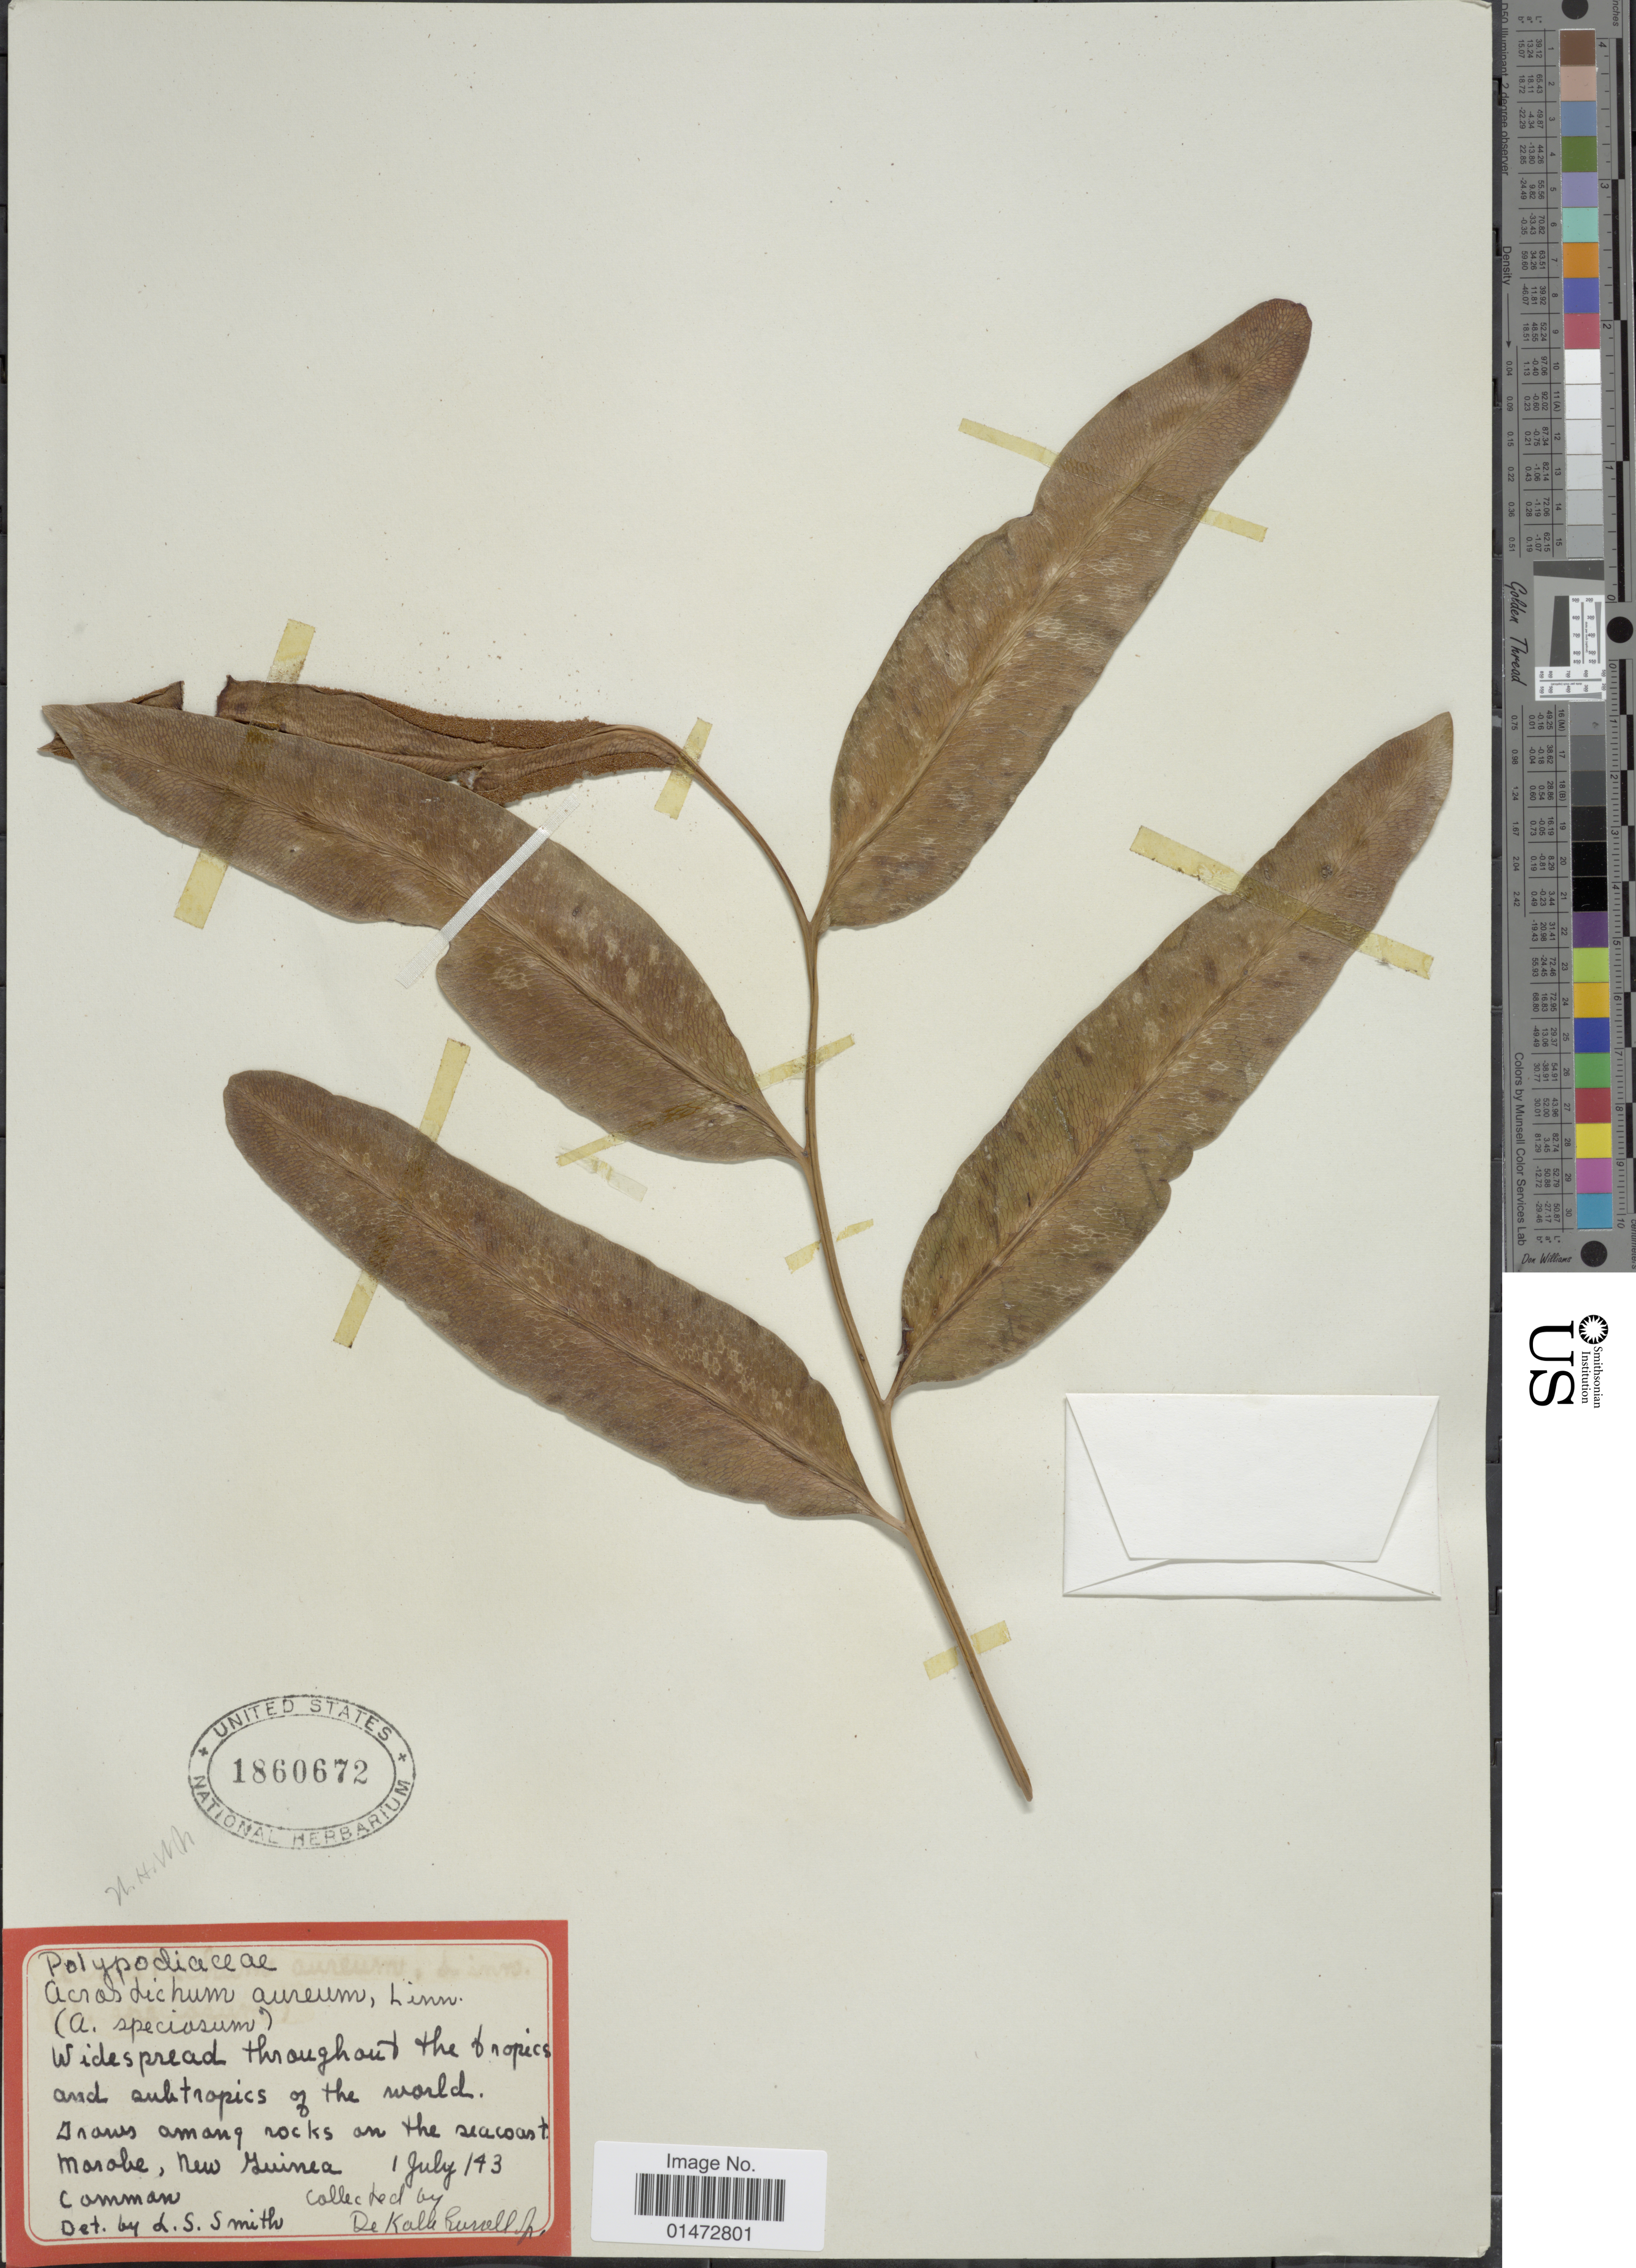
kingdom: Plantae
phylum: Tracheophyta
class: Polypodiopsida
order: Polypodiales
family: Pteridaceae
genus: Acrostichum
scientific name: Acrostichum aureum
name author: L.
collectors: D. K. Russell Jr.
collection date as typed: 143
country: Papua New Guinea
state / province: Morobe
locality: New Guinea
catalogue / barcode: US 1860672